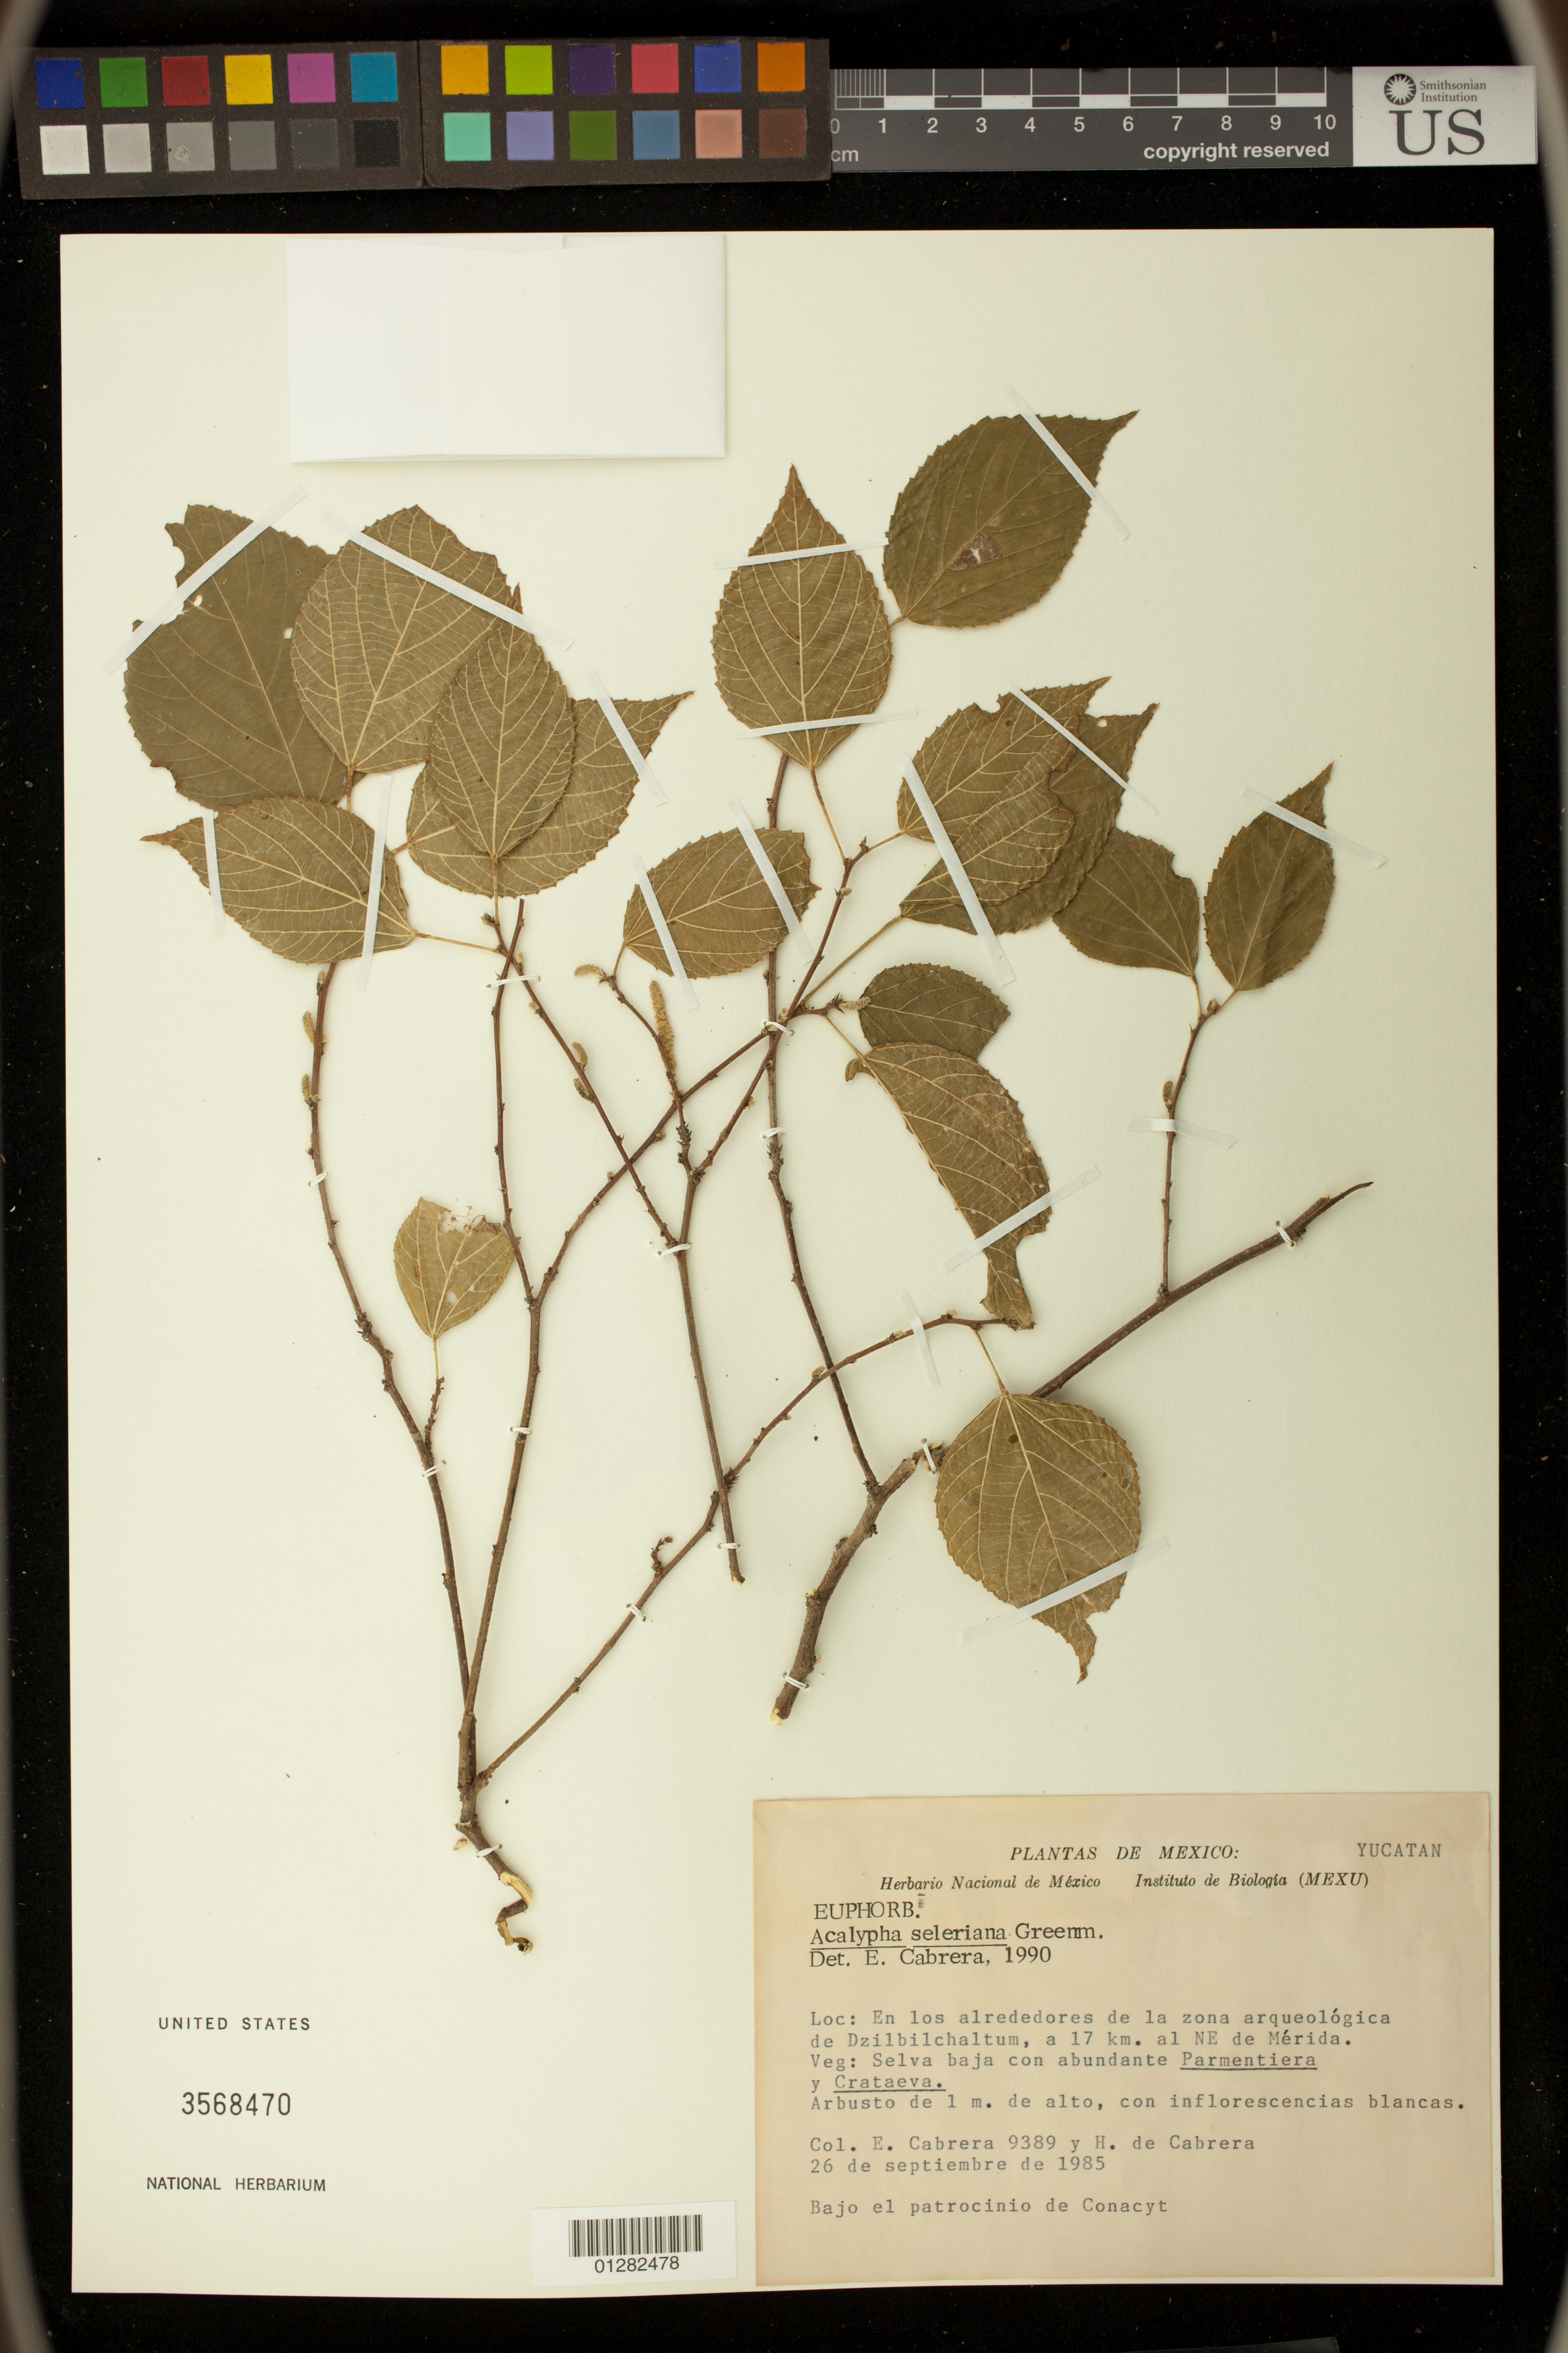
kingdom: Plantae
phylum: Tracheophyta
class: Magnoliopsida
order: Malpighiales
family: Euphorbiaceae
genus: Acalypha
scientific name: Acalypha seleriana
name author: Greenm.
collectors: E. Cabrera & H. de Cabrera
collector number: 9389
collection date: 1985-09-26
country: Mexico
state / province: Yucatán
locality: En los alrededores de la zona arqueologica de Dzilbilchaltum, a 17 km. al NE de Merida.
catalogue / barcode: US 3568470